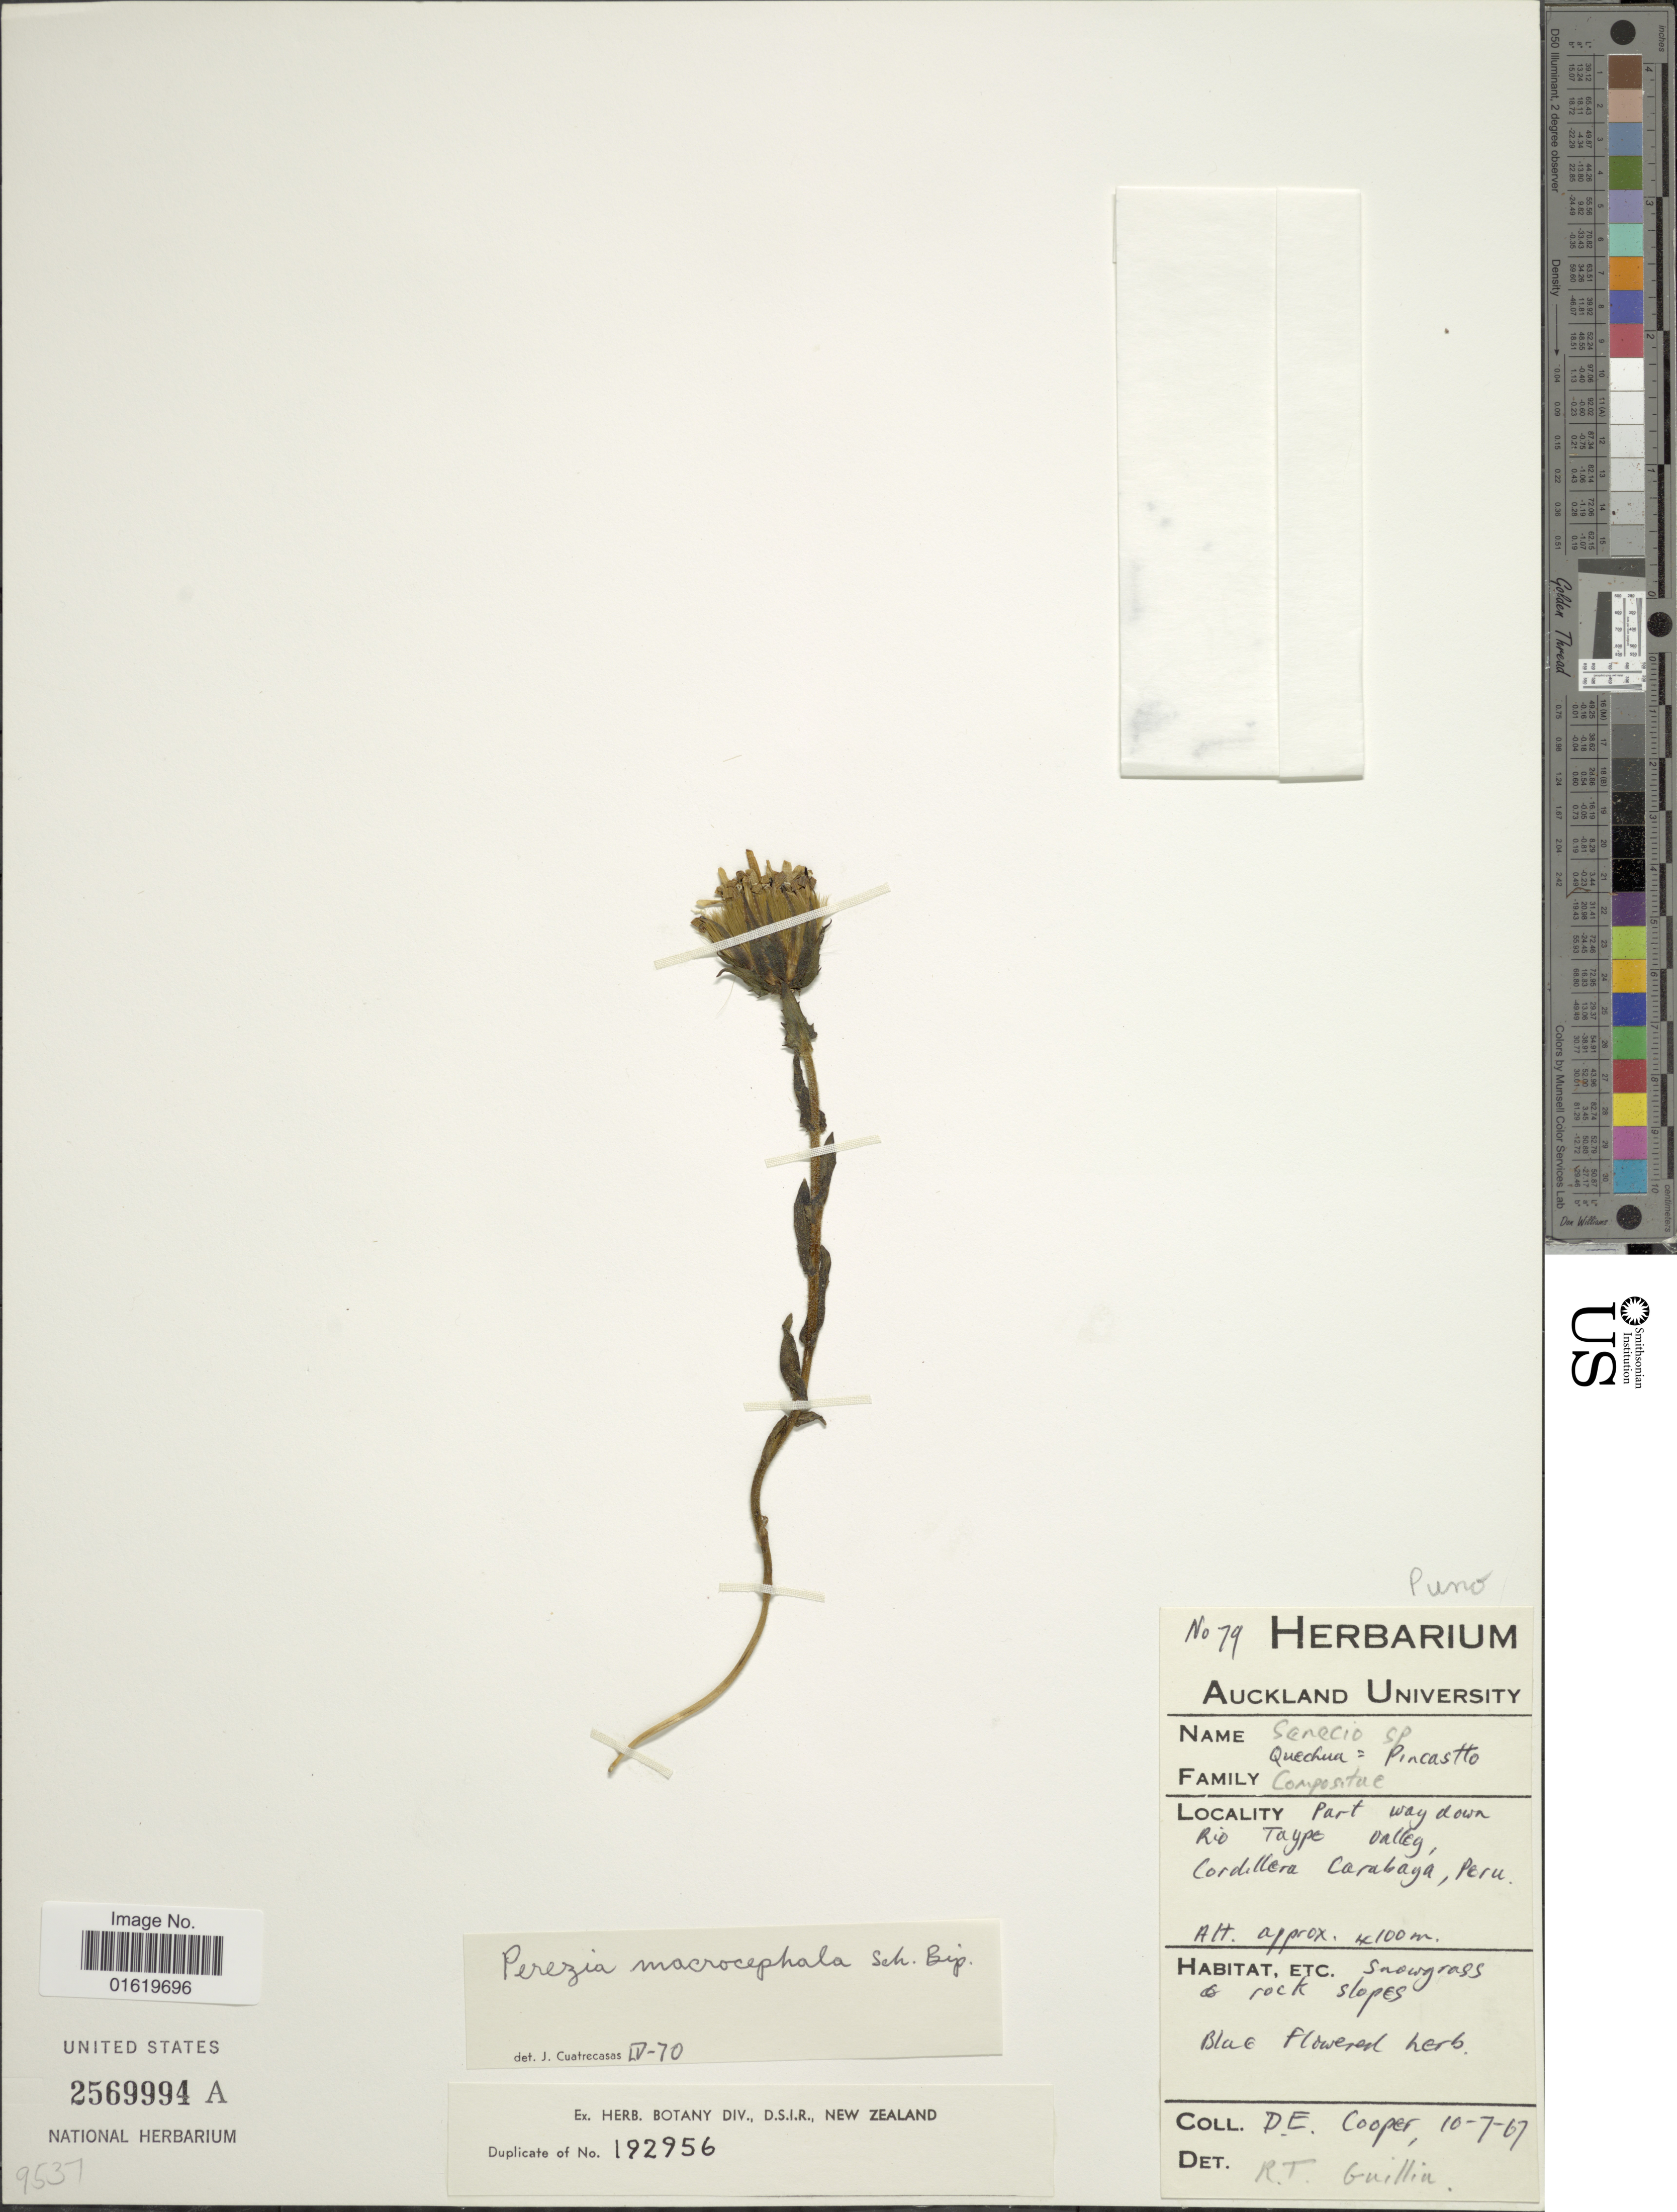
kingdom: Plantae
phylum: Tracheophyta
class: Magnoliopsida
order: Asterales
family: Asteraceae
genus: Perezia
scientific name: Perezia pungens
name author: (Humb. & Bonpl.) Less.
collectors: D. E. Cooper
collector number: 79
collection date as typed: Transcribed d/m/y: 10/7/67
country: Peru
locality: Part way down. Rio Taype valley, Cordillera Carabayá, Peru.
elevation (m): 4100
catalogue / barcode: US 2569994A